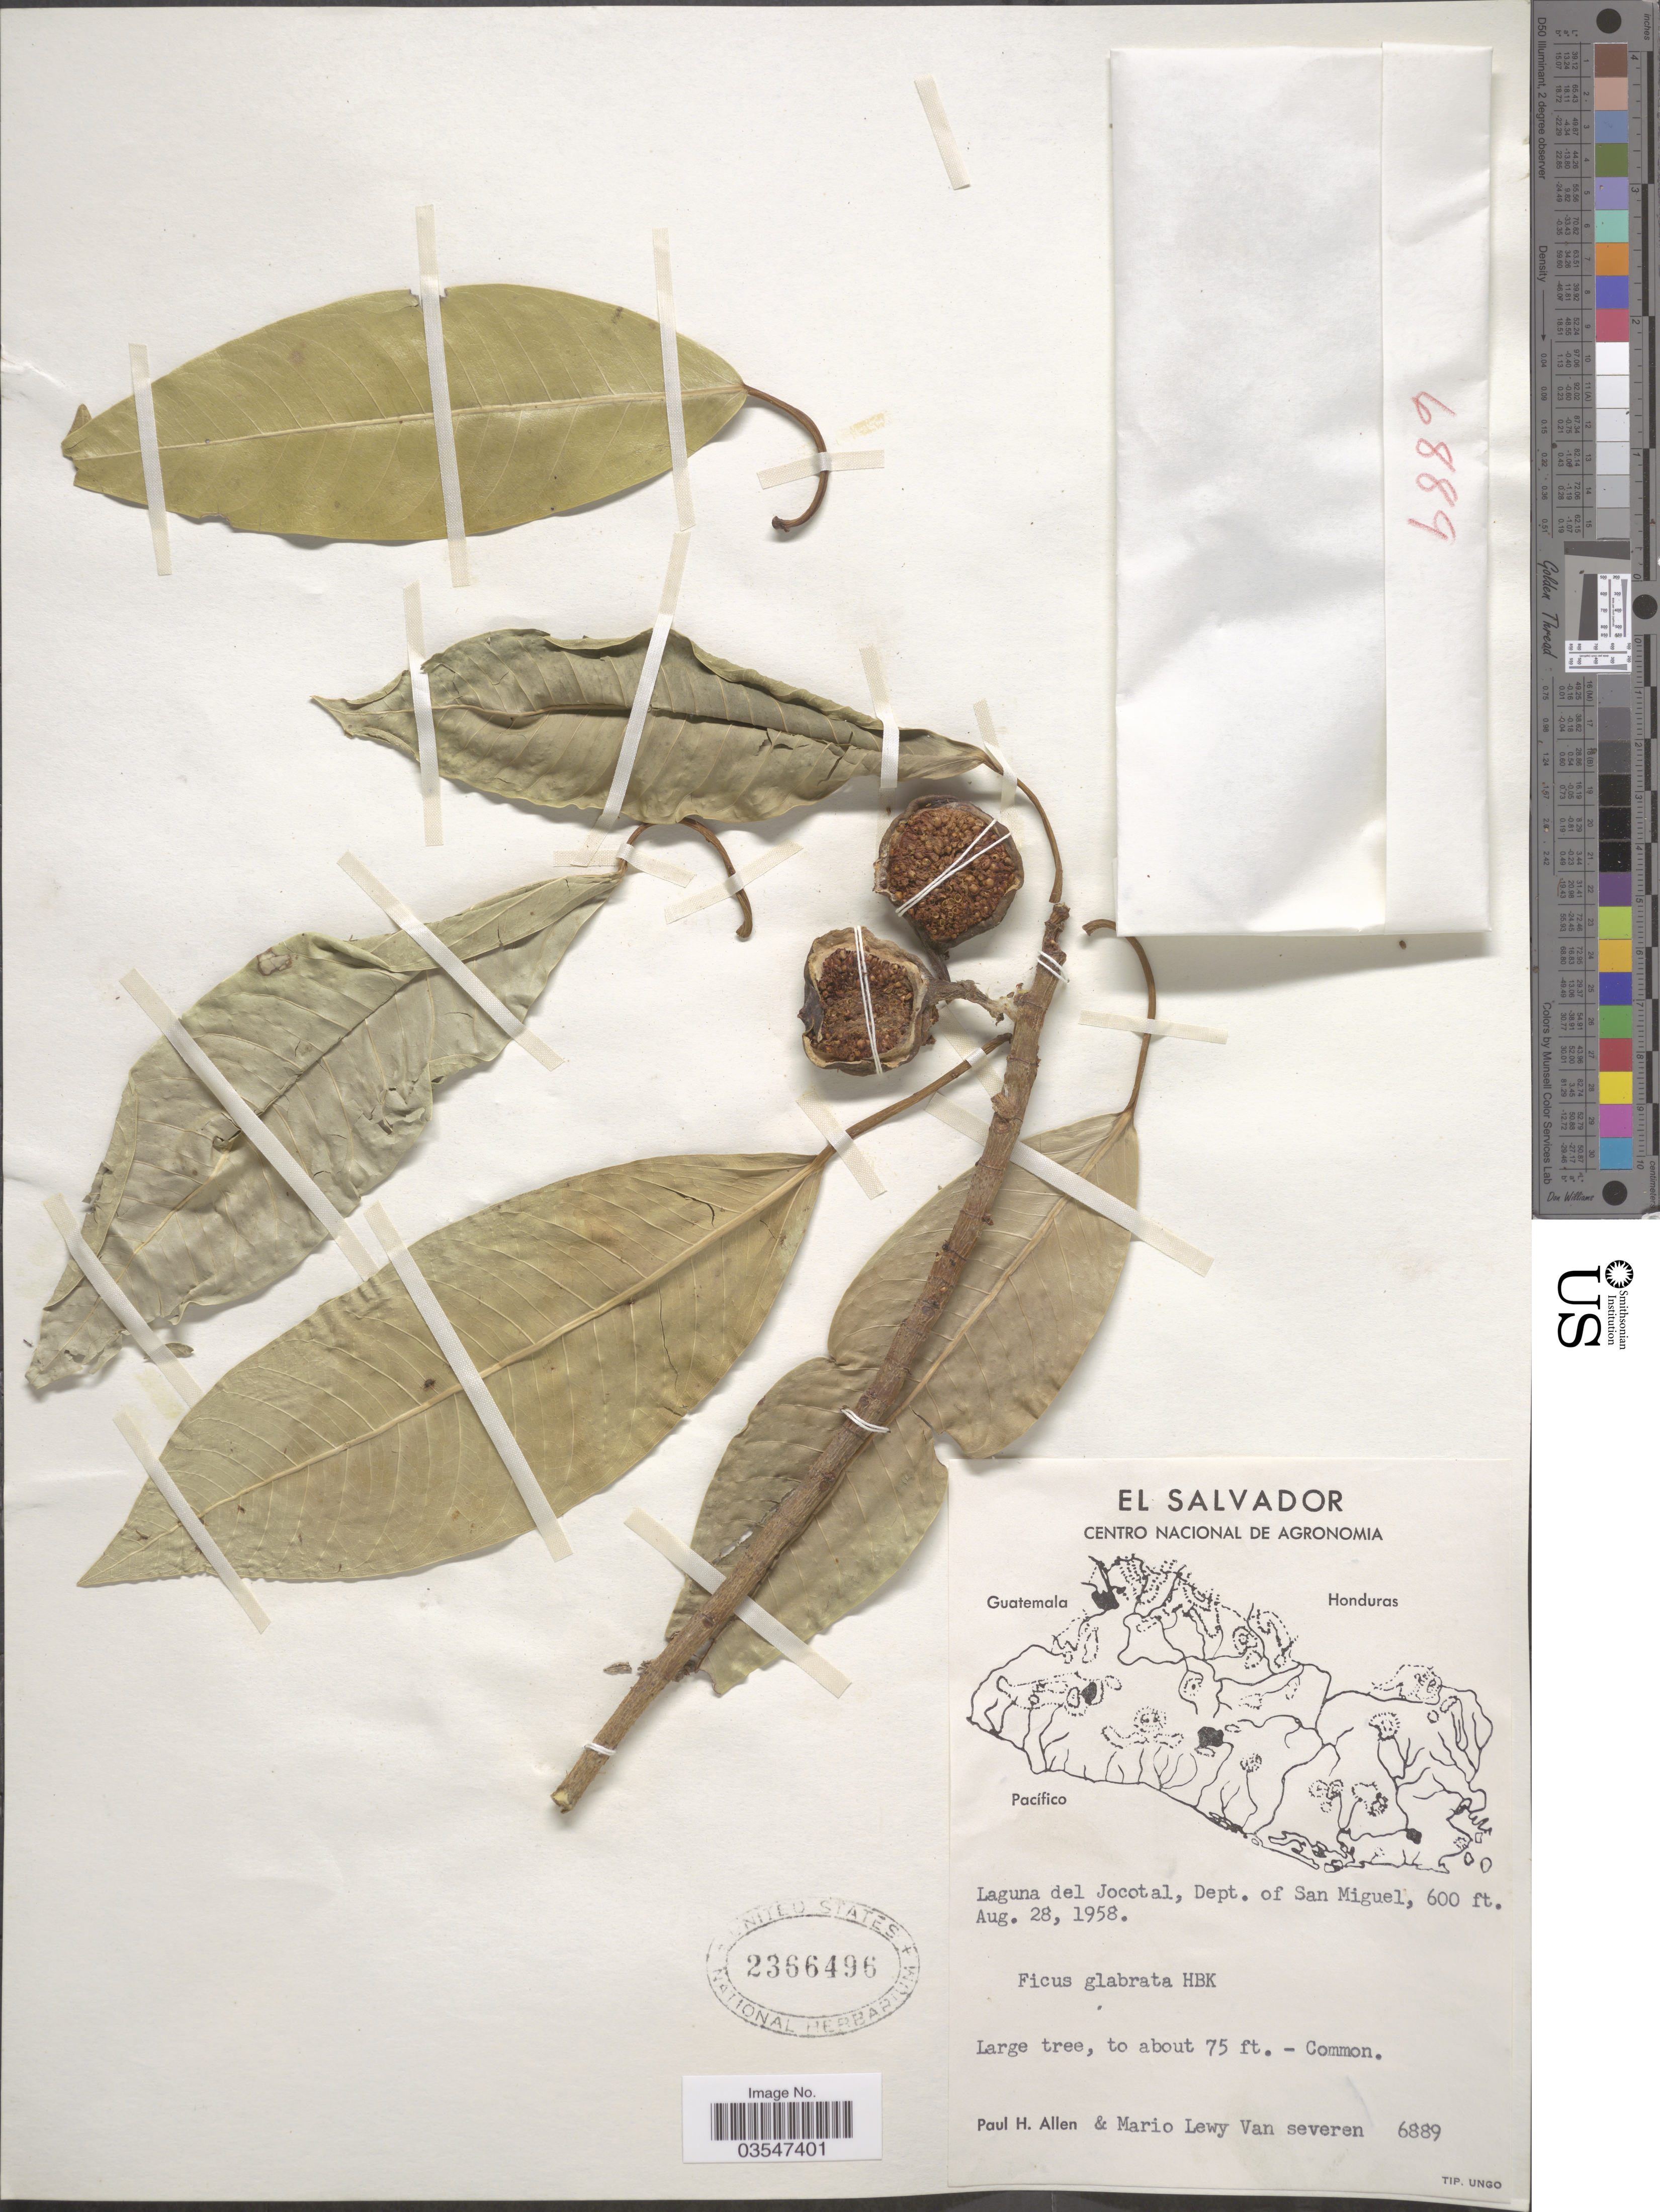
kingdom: Plantae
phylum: Tracheophyta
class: Magnoliopsida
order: Rosales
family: Moraceae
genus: Ficus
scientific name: Ficus insipida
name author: Willd.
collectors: P. H. Allen & M. Van Severen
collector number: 6889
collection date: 1958-08-28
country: El Salvador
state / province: San Miguel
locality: Laguna del Jocotal, Dept. of San Miguel.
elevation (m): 183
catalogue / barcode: US 2366496